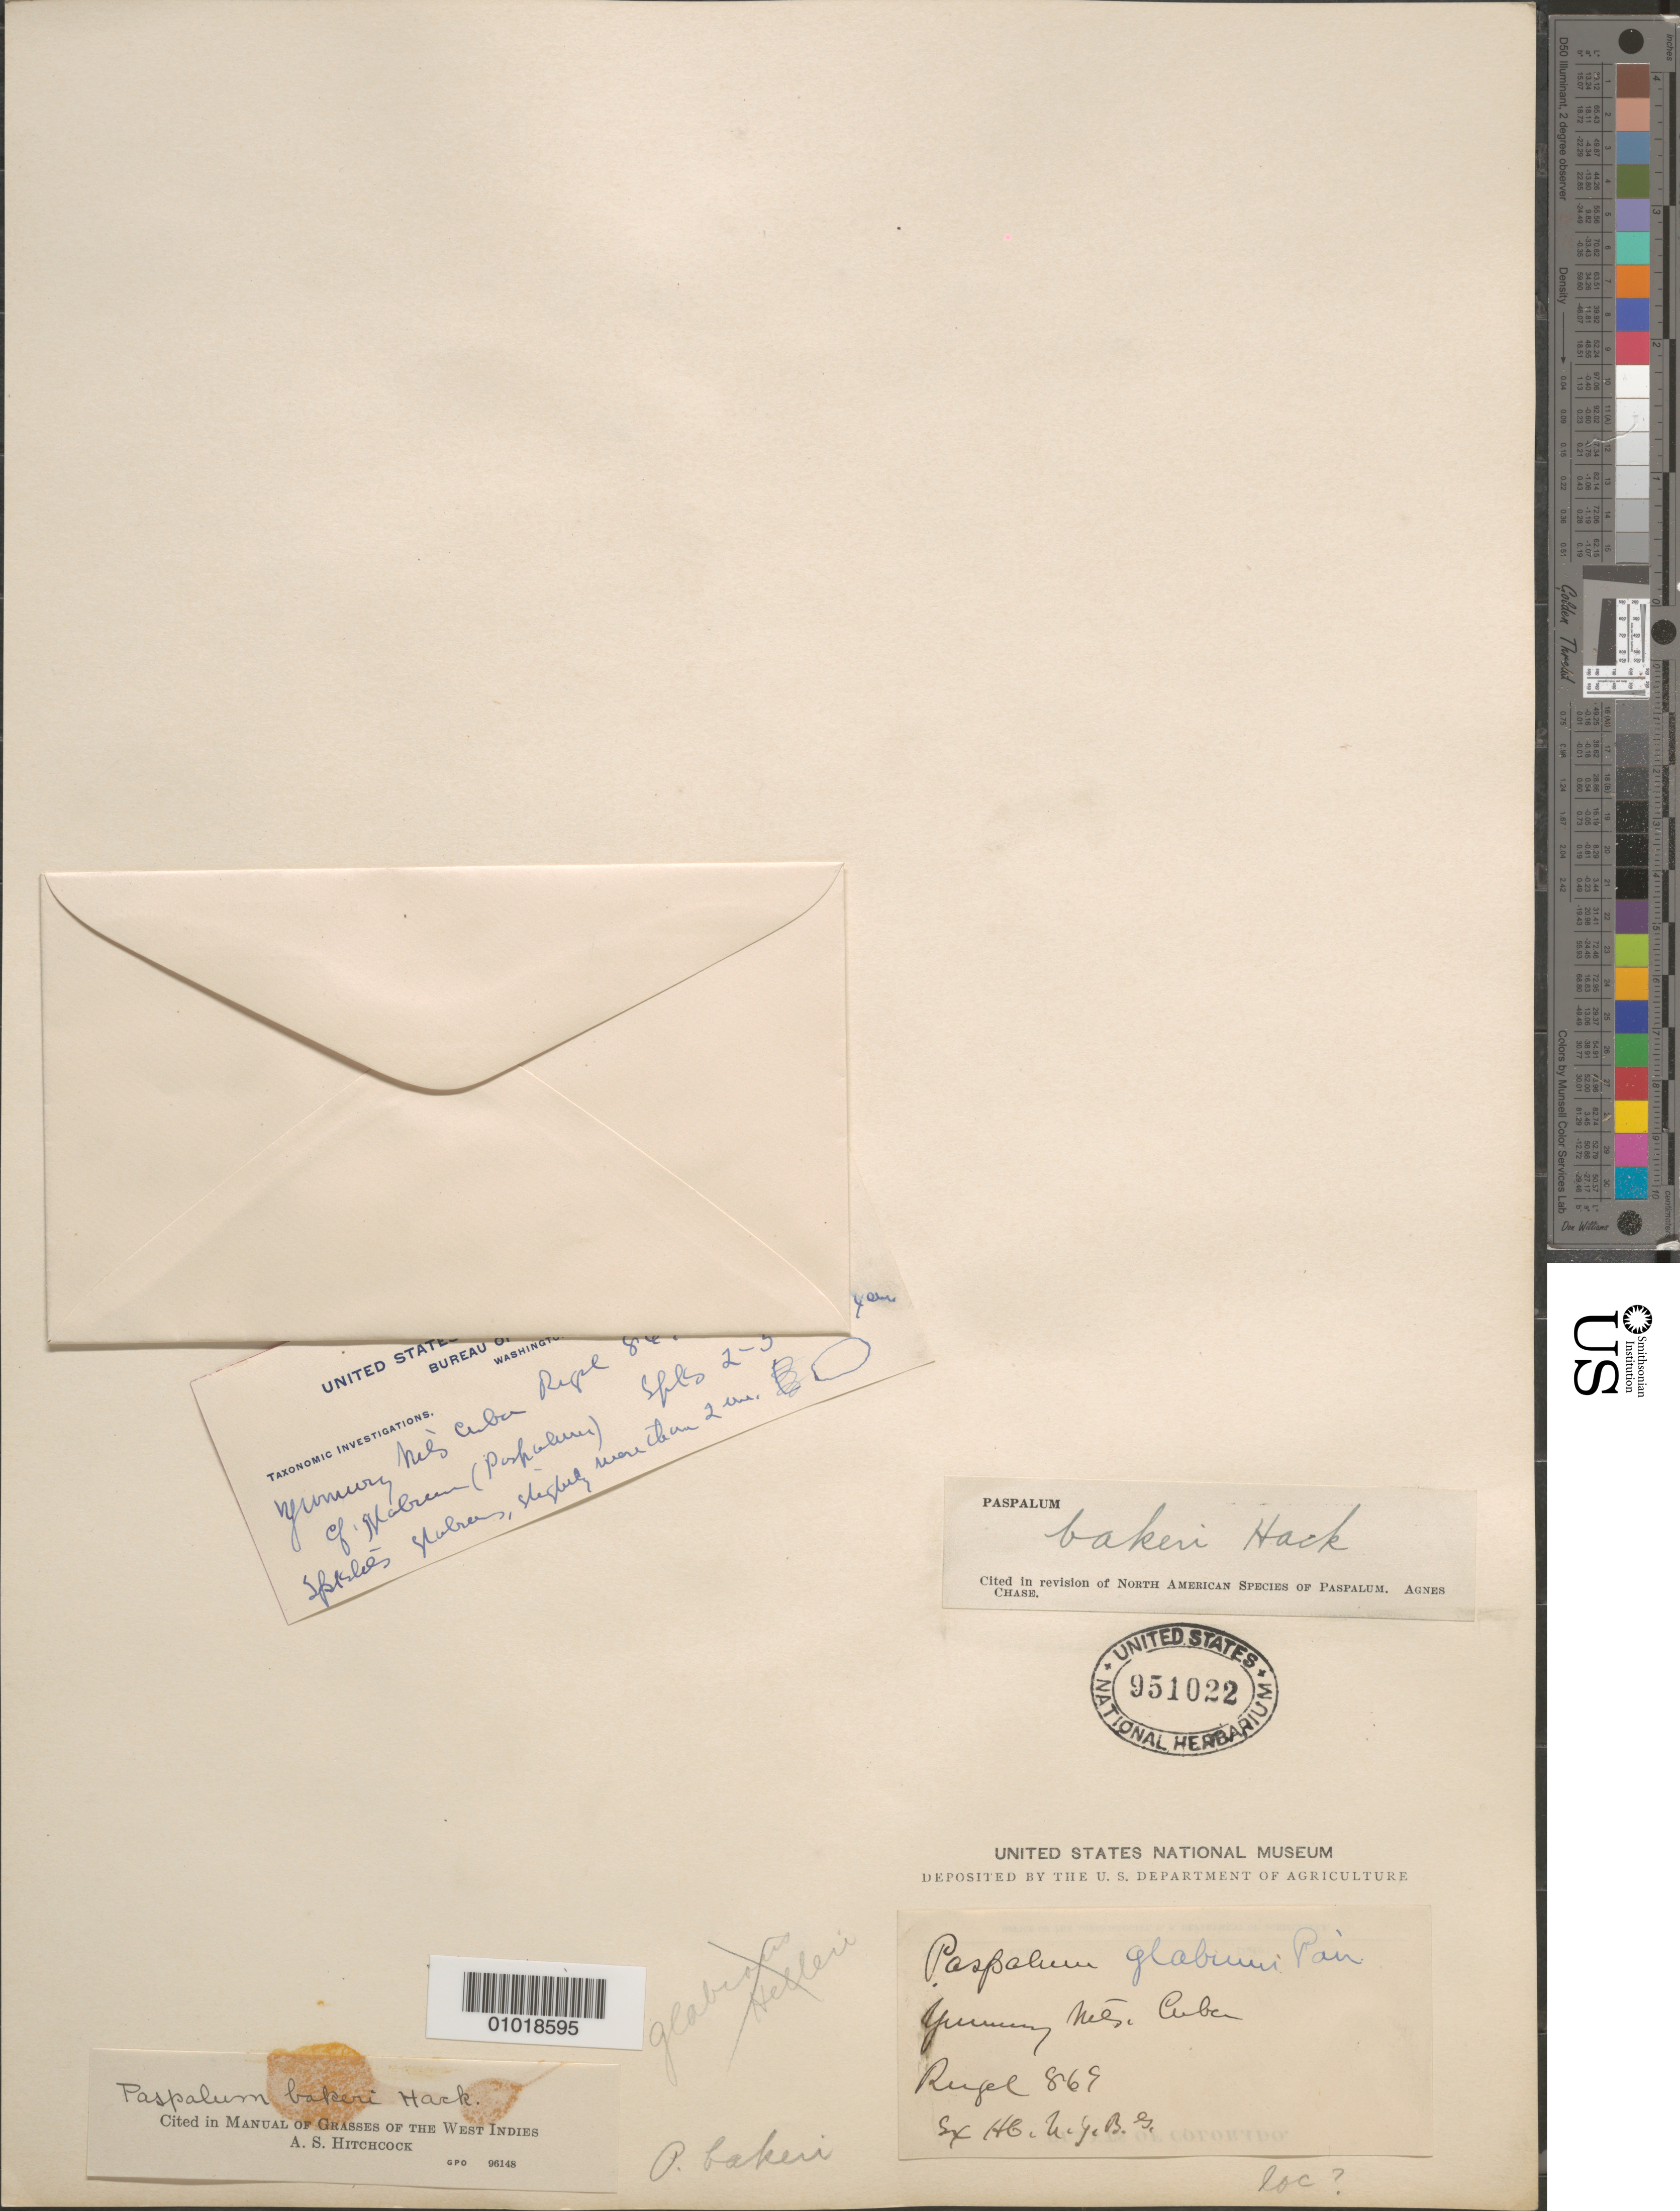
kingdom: Plantae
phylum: Tracheophyta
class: Liliopsida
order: Poales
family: Poaceae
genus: Paspalum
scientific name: Paspalum bakeri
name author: Hook.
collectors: F. Rugel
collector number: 869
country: Cuba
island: Cuba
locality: Yumury [sp]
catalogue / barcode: US 951022